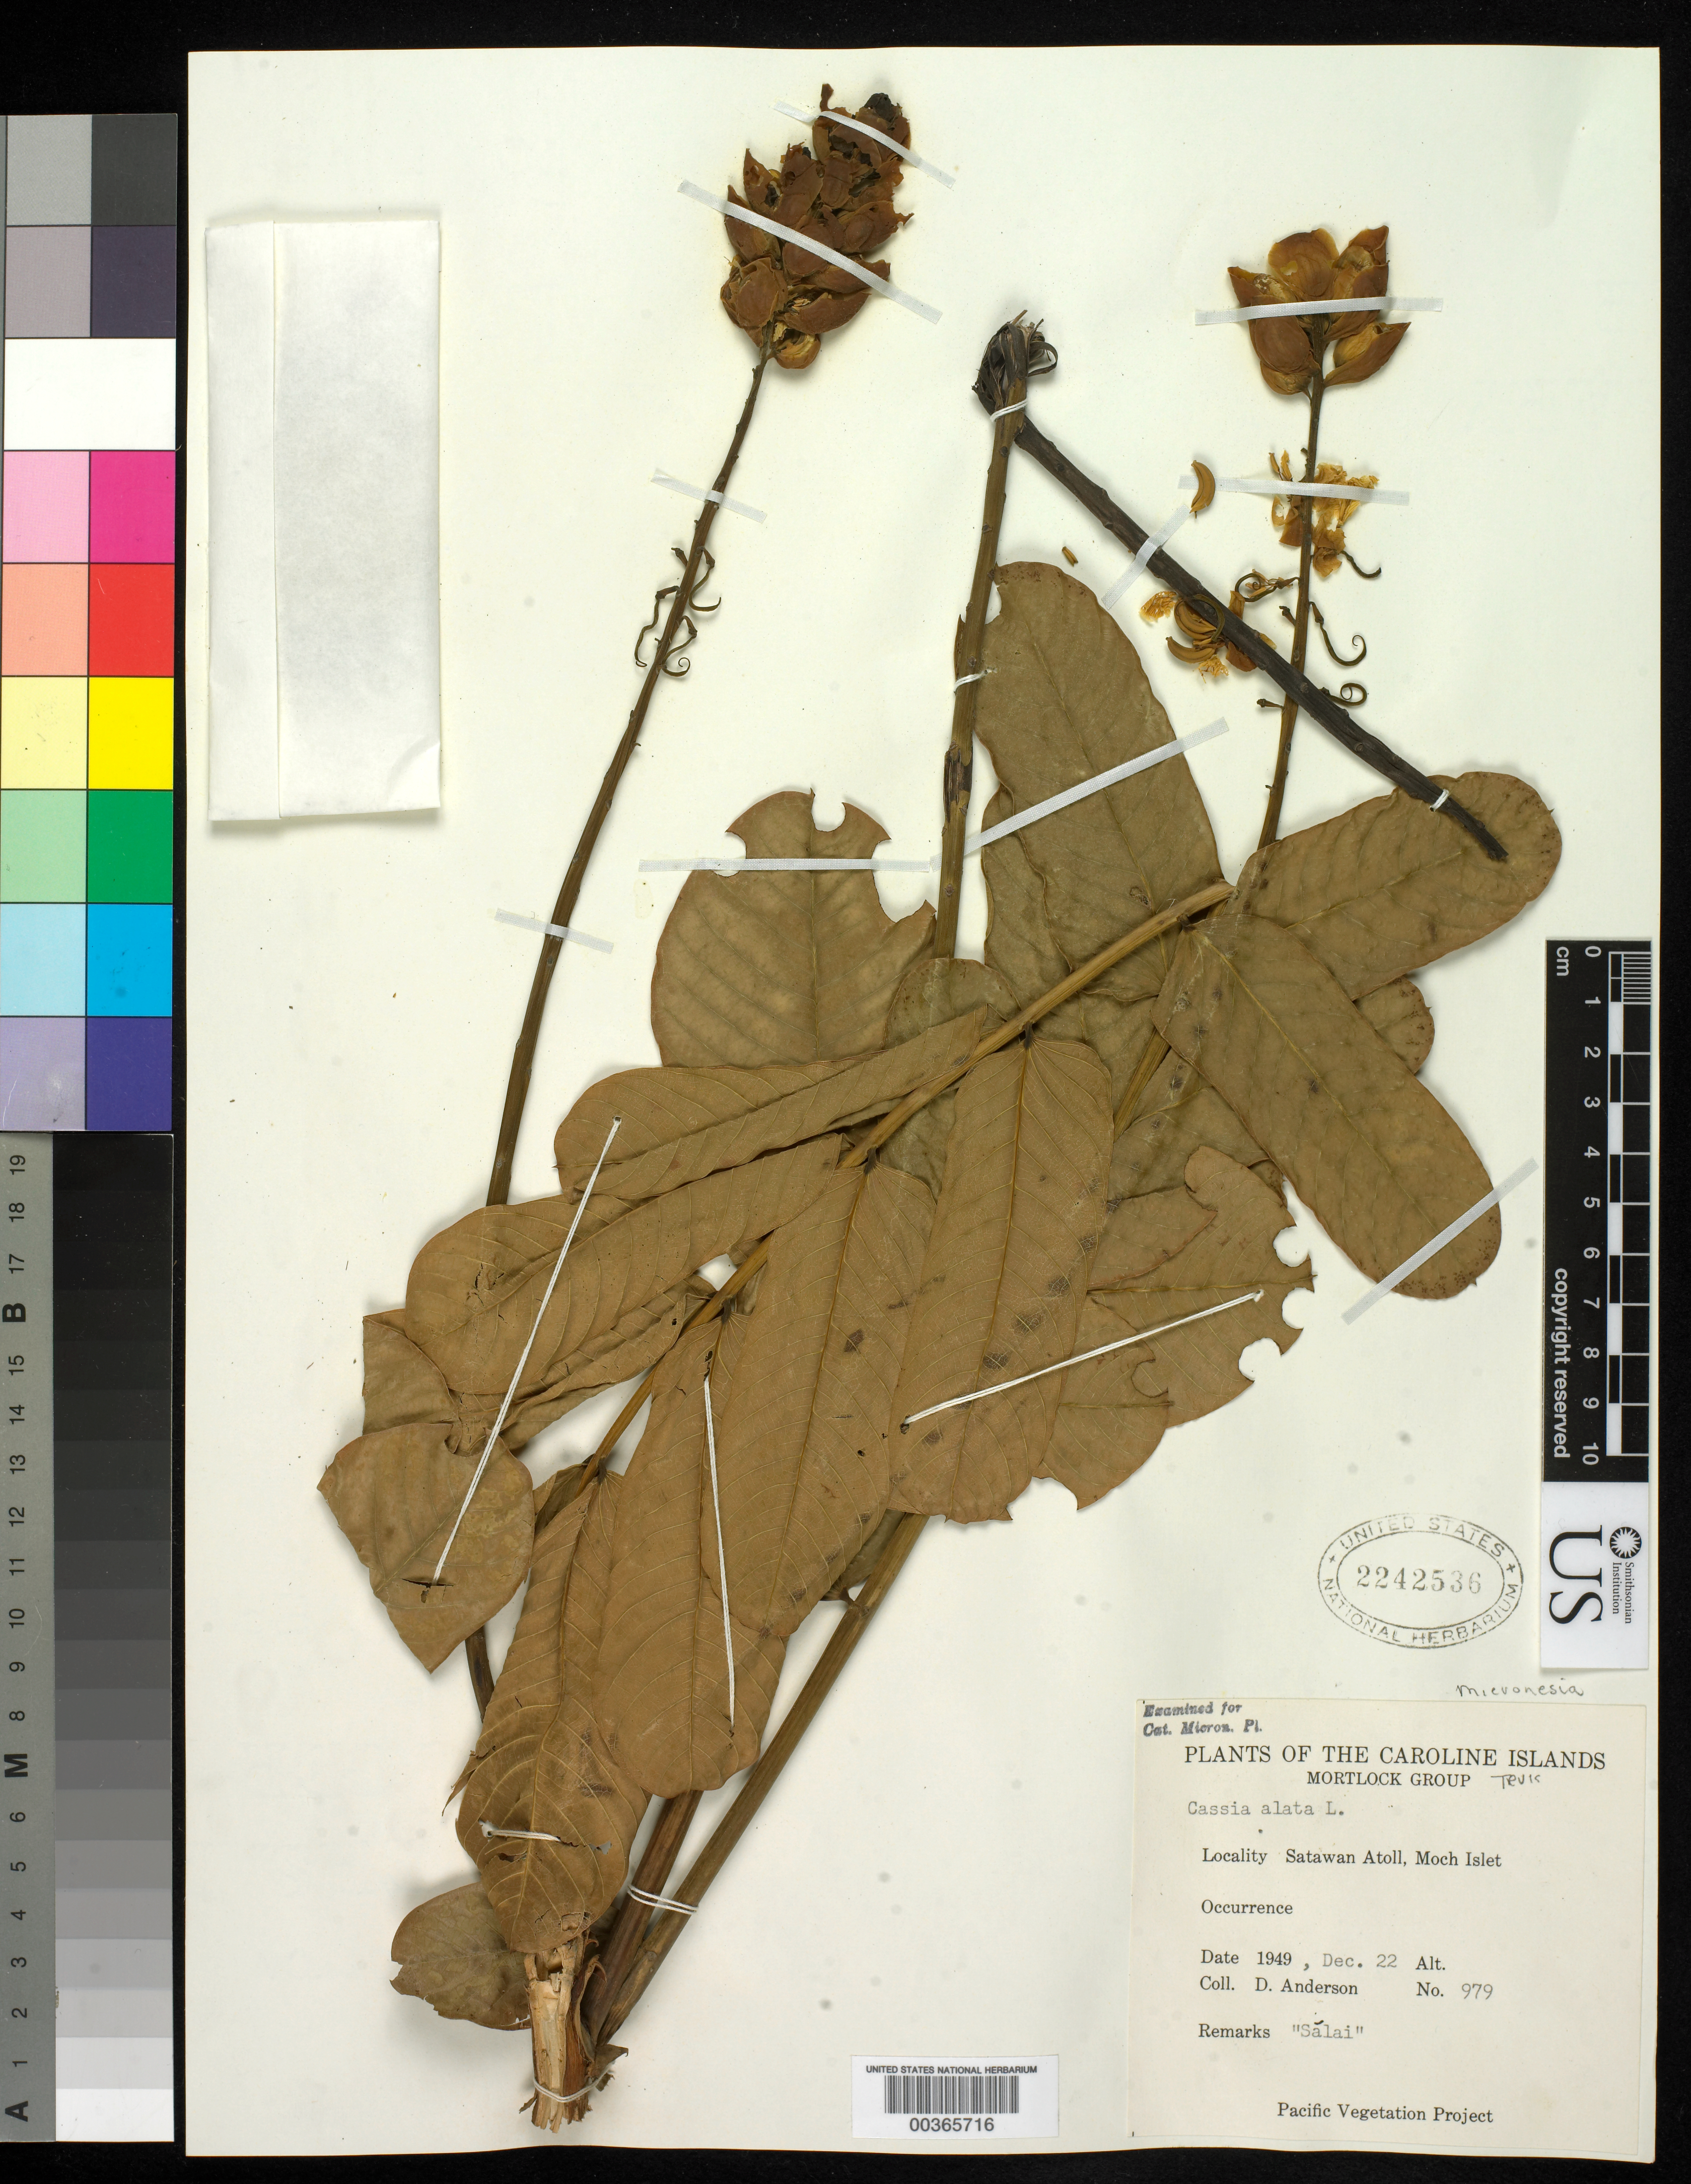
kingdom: Plantae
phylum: Tracheophyta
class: Magnoliopsida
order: Fabales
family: Fabaceae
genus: Senna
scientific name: Senna alata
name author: (L.) Roxb.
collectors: D. Anderson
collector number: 979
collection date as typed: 22 Dec 1949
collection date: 1949-12-22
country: Micronesia, Federated States of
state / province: Truk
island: Satawan Atoll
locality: Moch islet, Satawan Atoll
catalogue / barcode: US 2242536